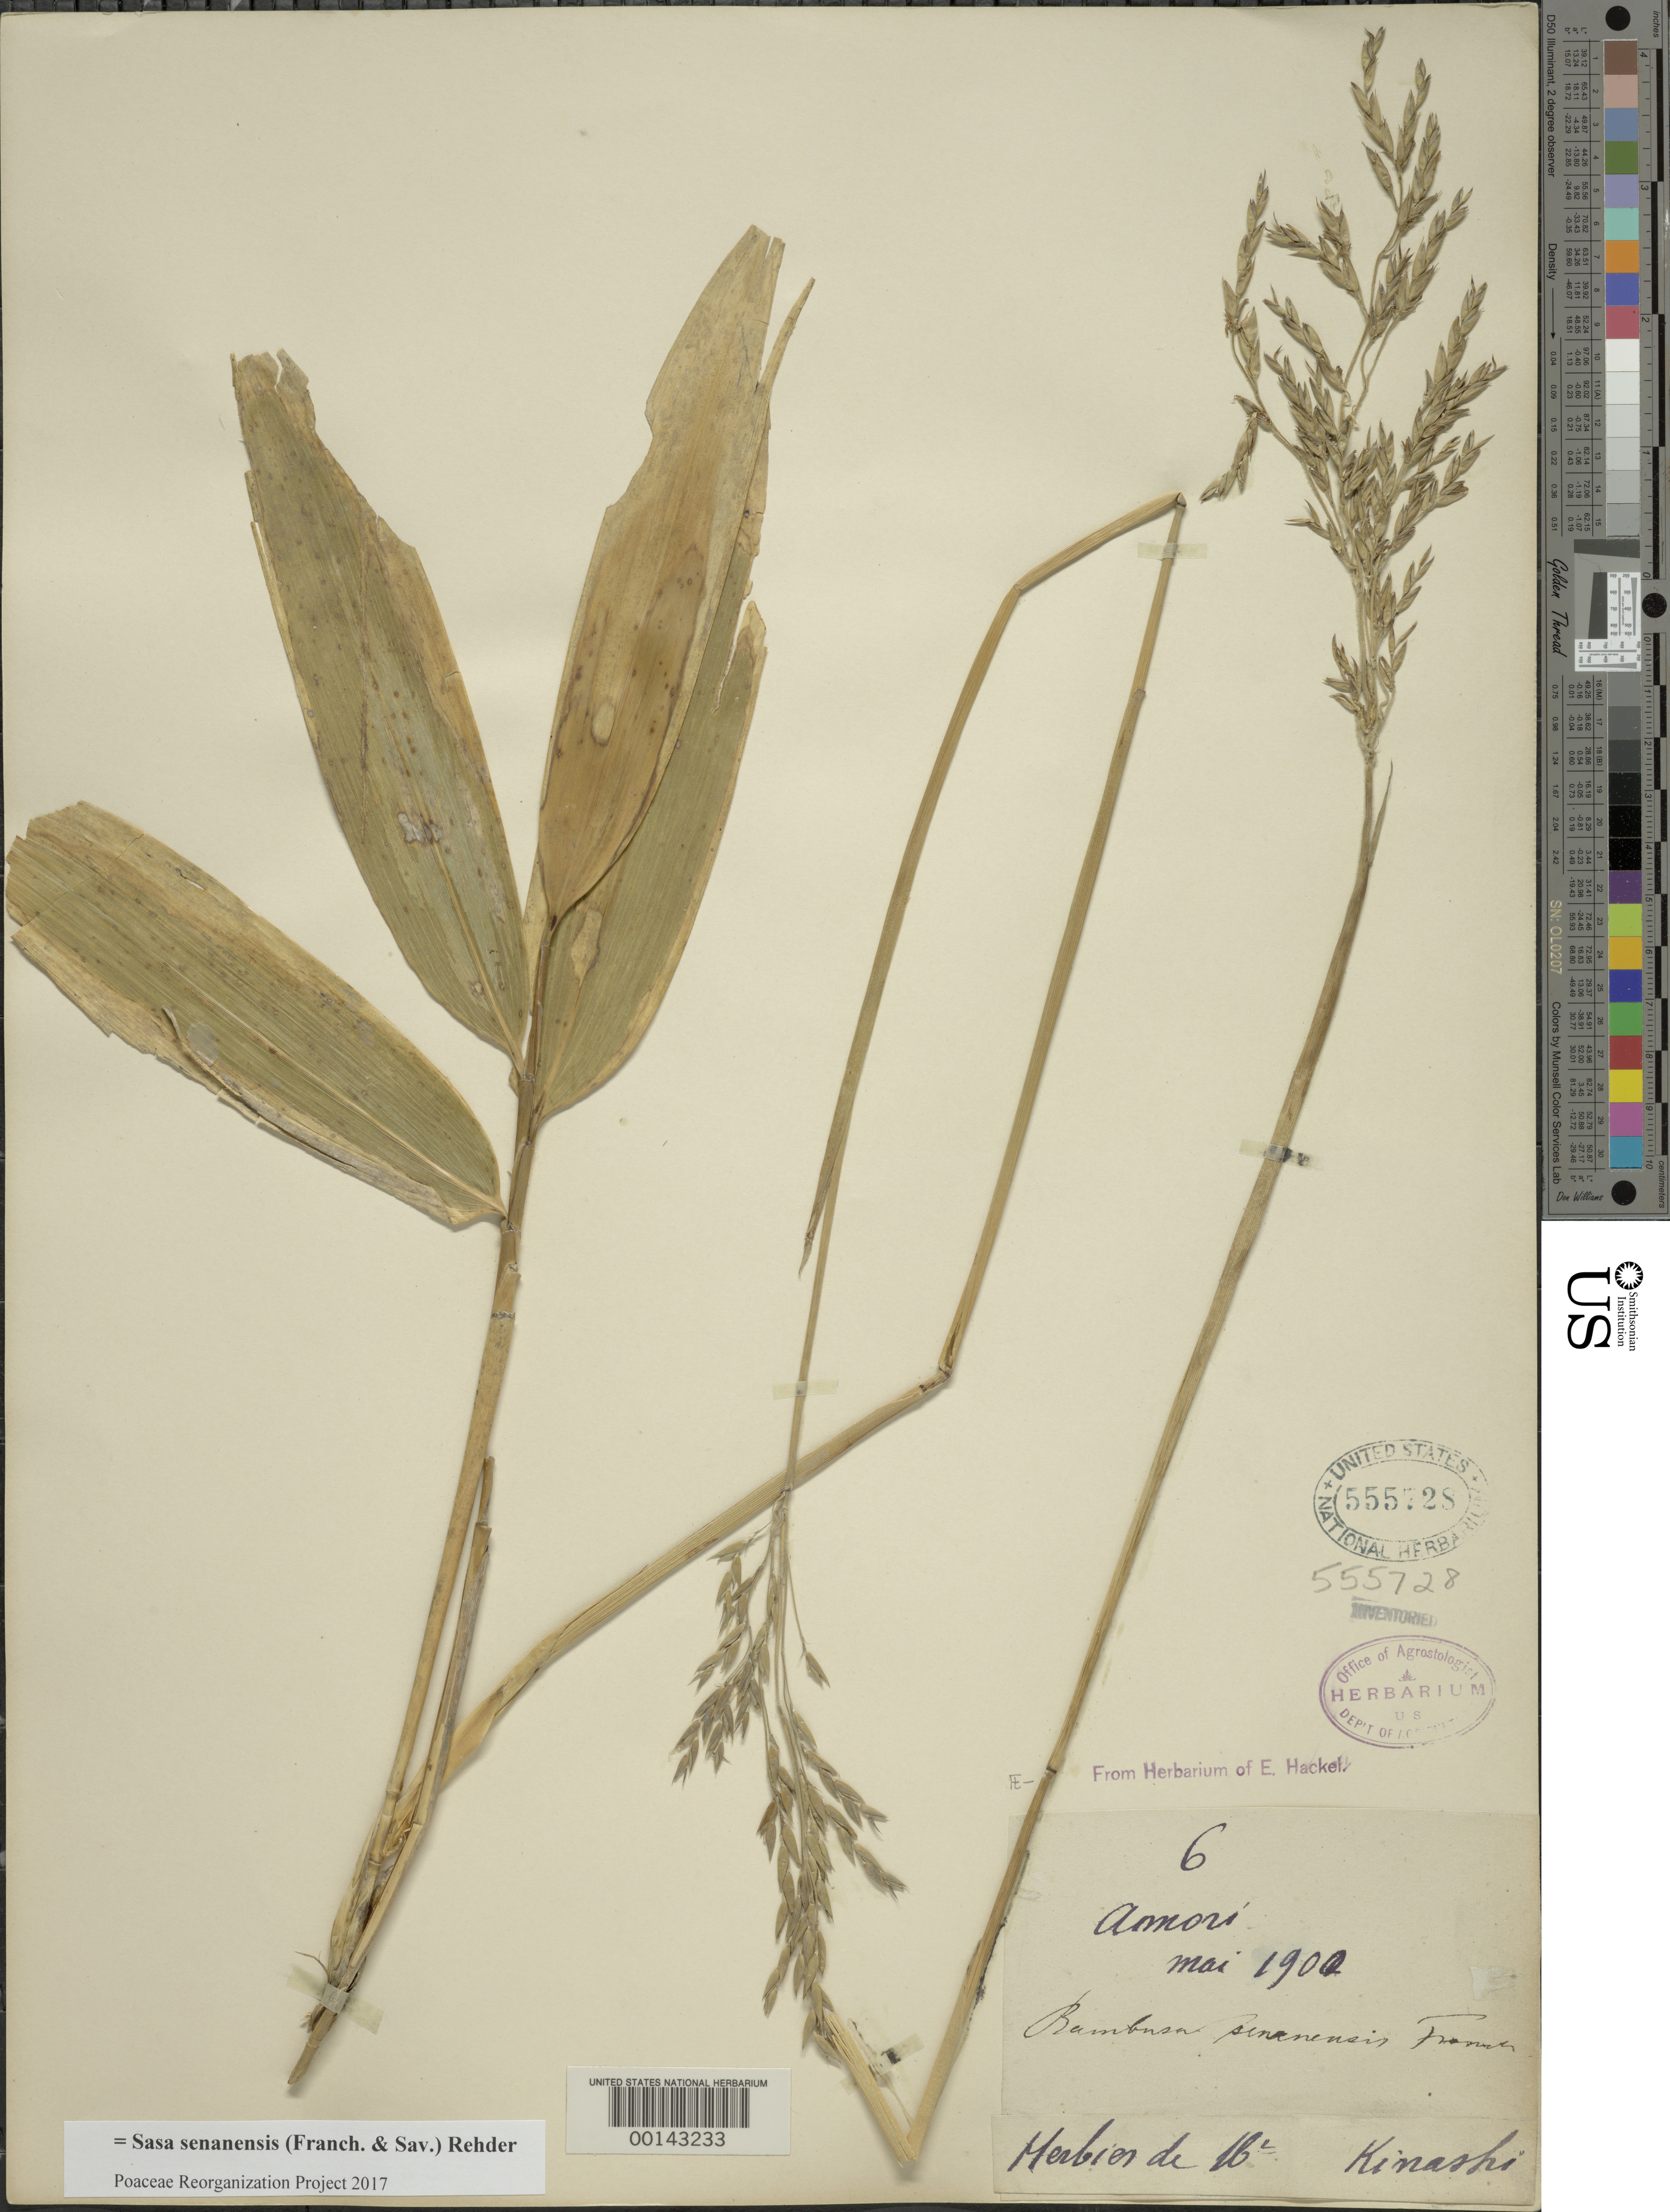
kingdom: Plantae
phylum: Tracheophyta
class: Liliopsida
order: Poales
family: Poaceae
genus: Sasa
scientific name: Sasa senanensis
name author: (Franch. & Sav.) Rehder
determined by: Poaceae Reorganization Project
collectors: -. Kinashi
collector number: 6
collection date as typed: May 1900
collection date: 1900-05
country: Japan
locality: Amori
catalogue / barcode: US 555728